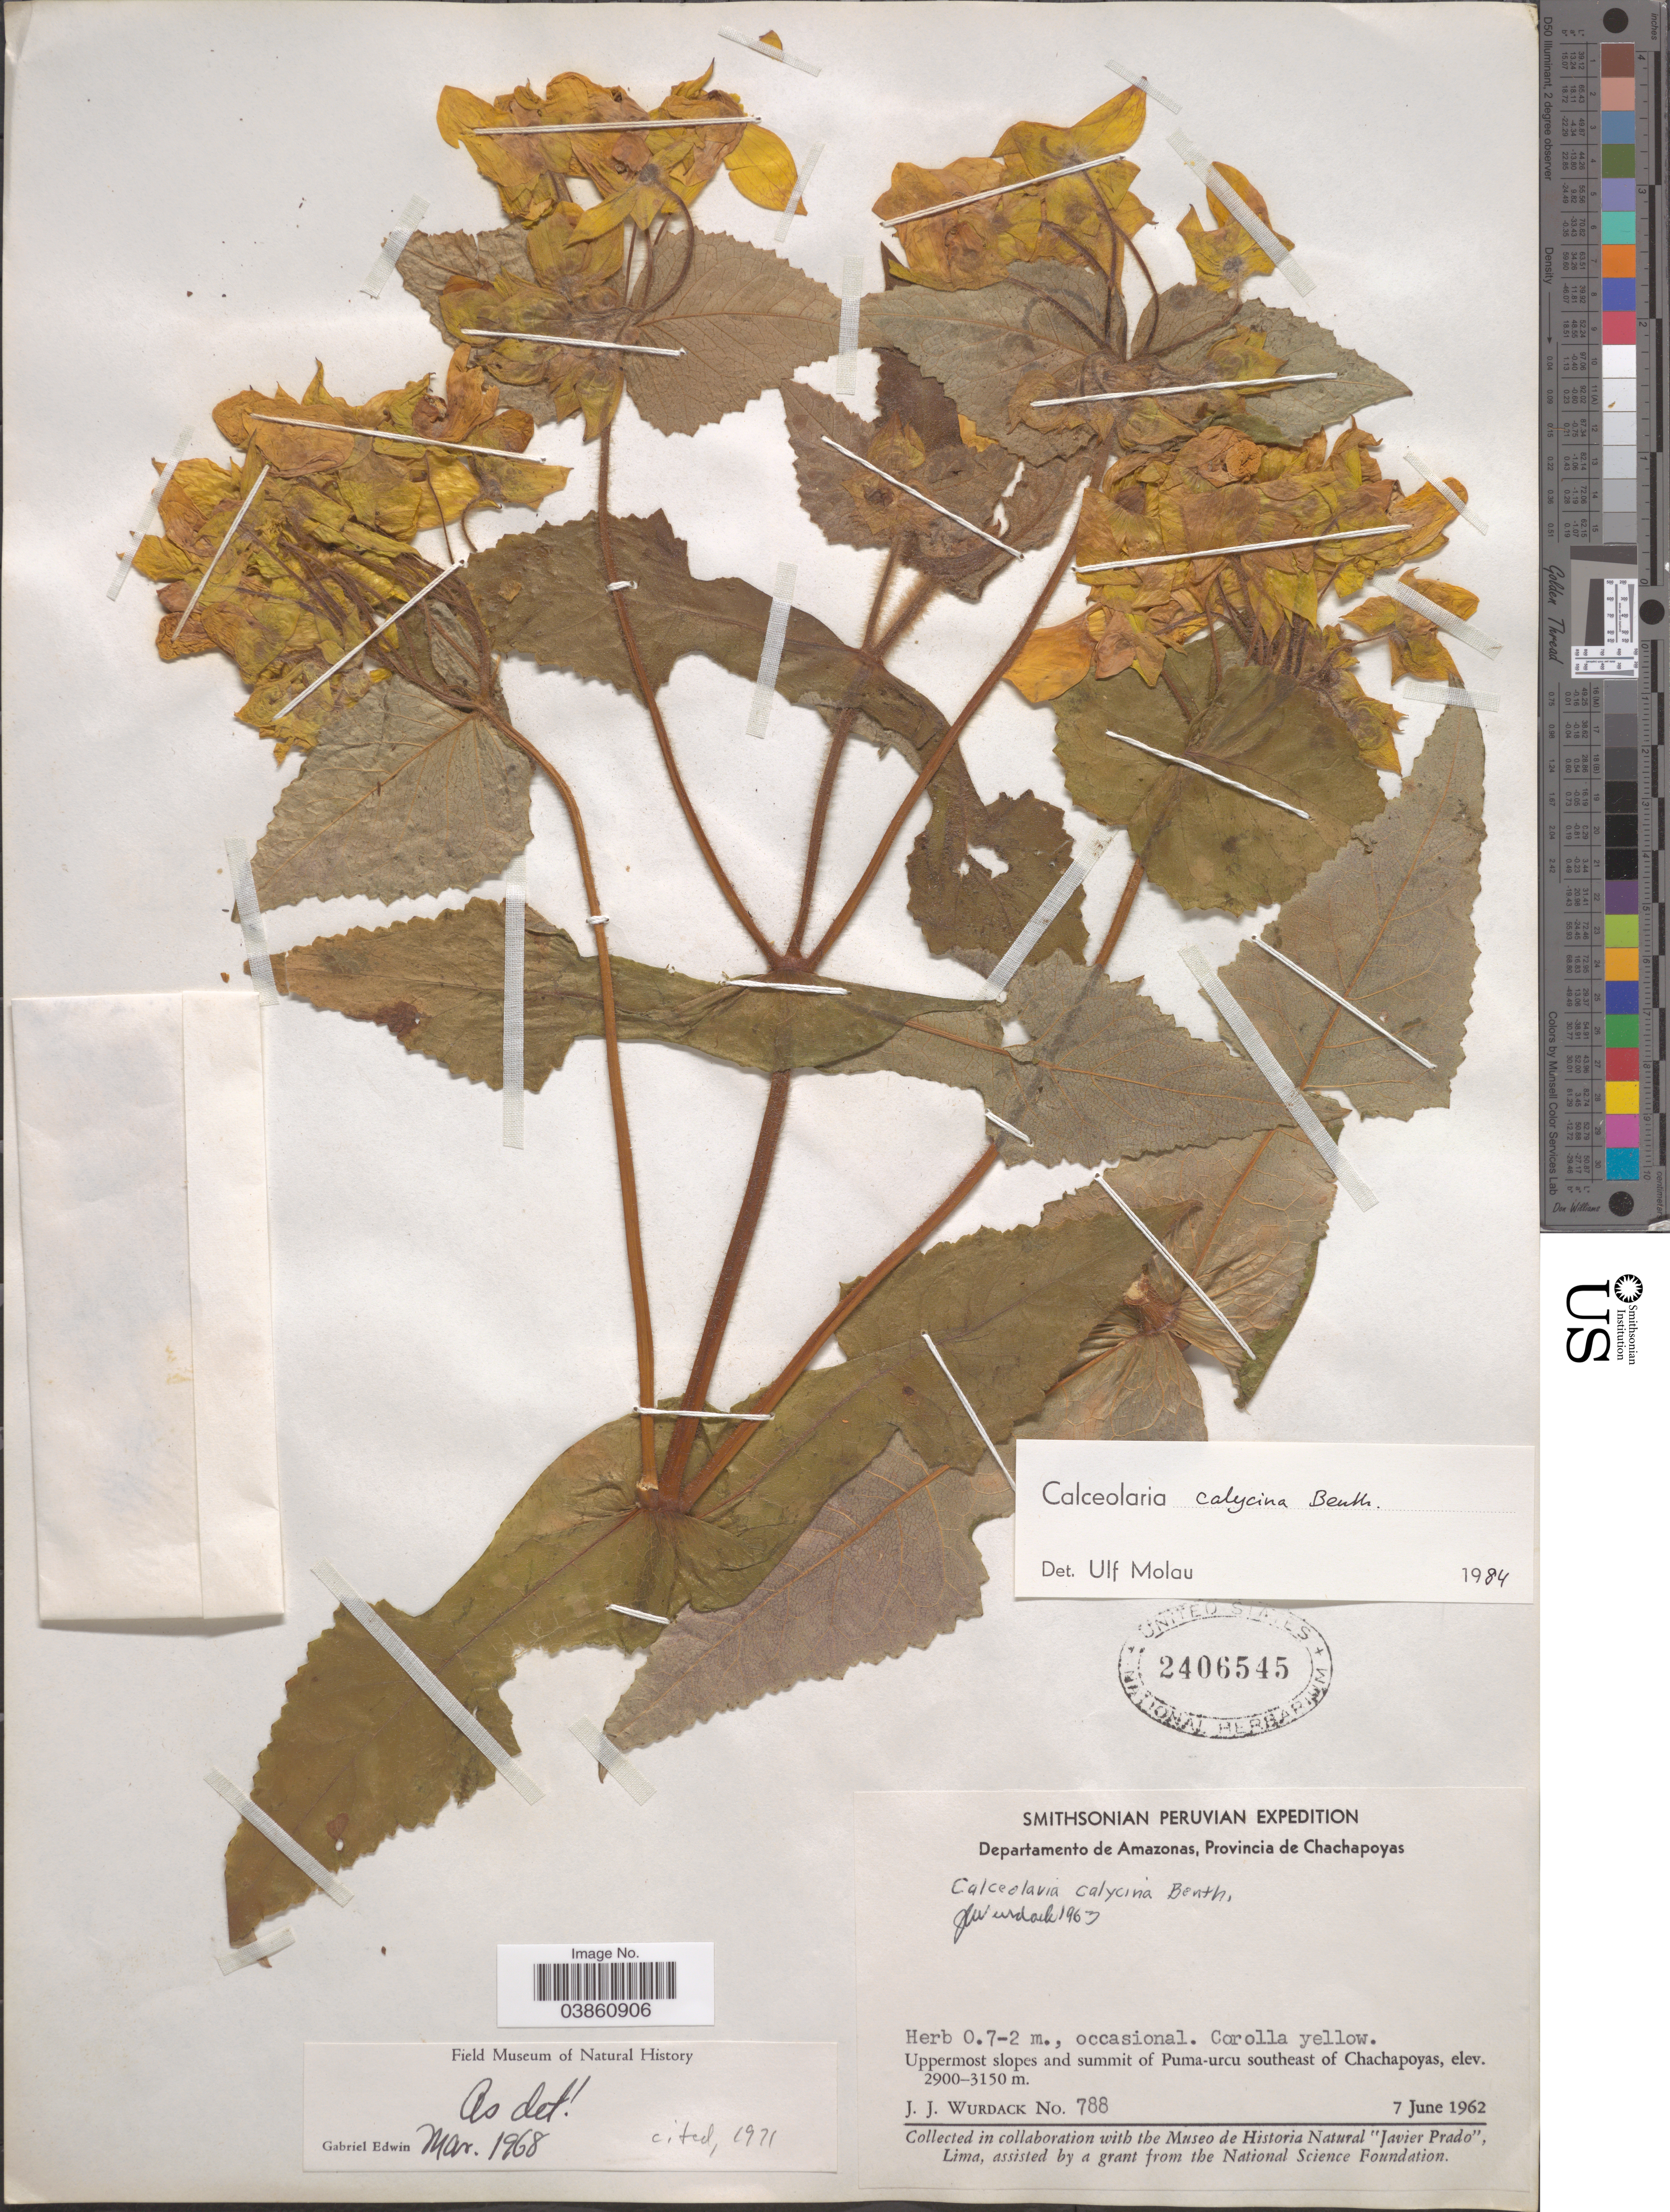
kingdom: Plantae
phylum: Tracheophyta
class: Magnoliopsida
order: Lamiales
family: Calceolariaceae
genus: Calceolaria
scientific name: Calceolaria calycina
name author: Benth.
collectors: J. J. Wurdack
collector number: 788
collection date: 1962-06-07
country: Peru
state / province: Amazonas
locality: Departamento de Amazonas, Provincia de Chachapoyas. Uppermost slopes and summit of Puma-urcu southeast of Chachapoyas.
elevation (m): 2900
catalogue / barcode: US 2406545